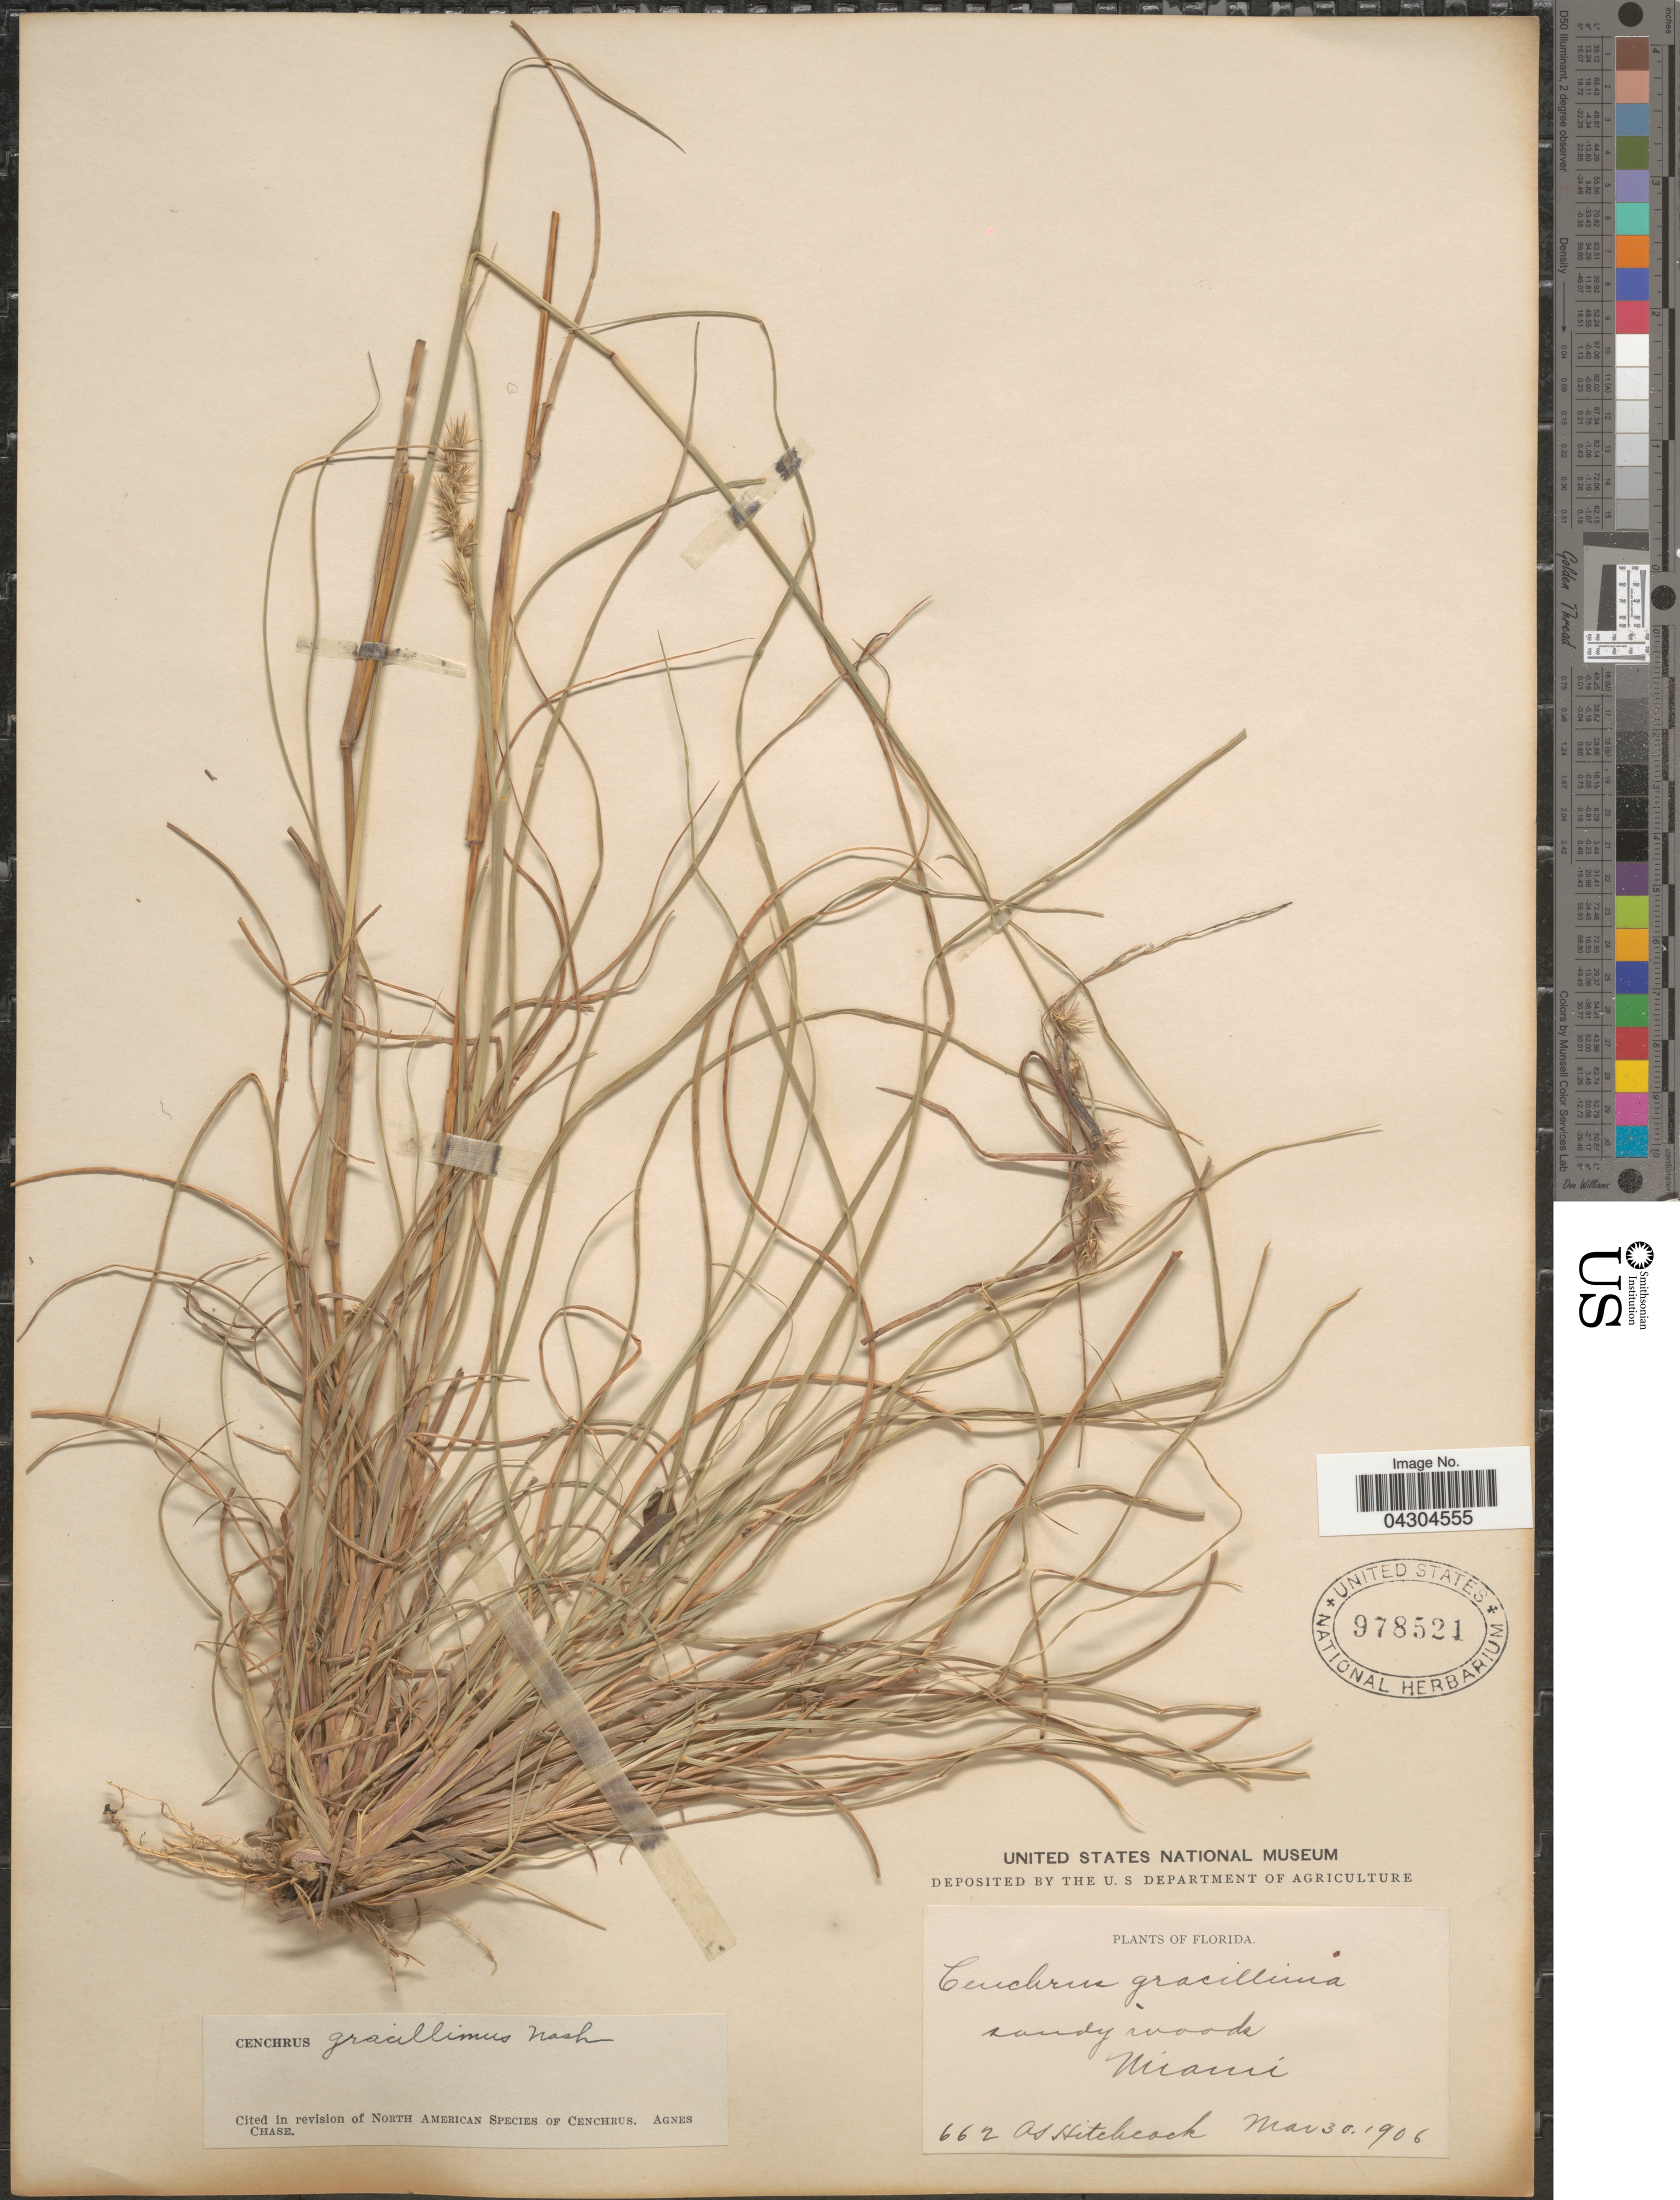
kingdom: Plantae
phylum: Tracheophyta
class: Liliopsida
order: Poales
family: Poaceae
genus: Cenchrus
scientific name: Cenchrus gracillimus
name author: Nash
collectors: A. S. Hitchcock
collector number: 662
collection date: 1906-03-30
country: United States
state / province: Florida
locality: Sandy woods. Miami.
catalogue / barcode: US 978521